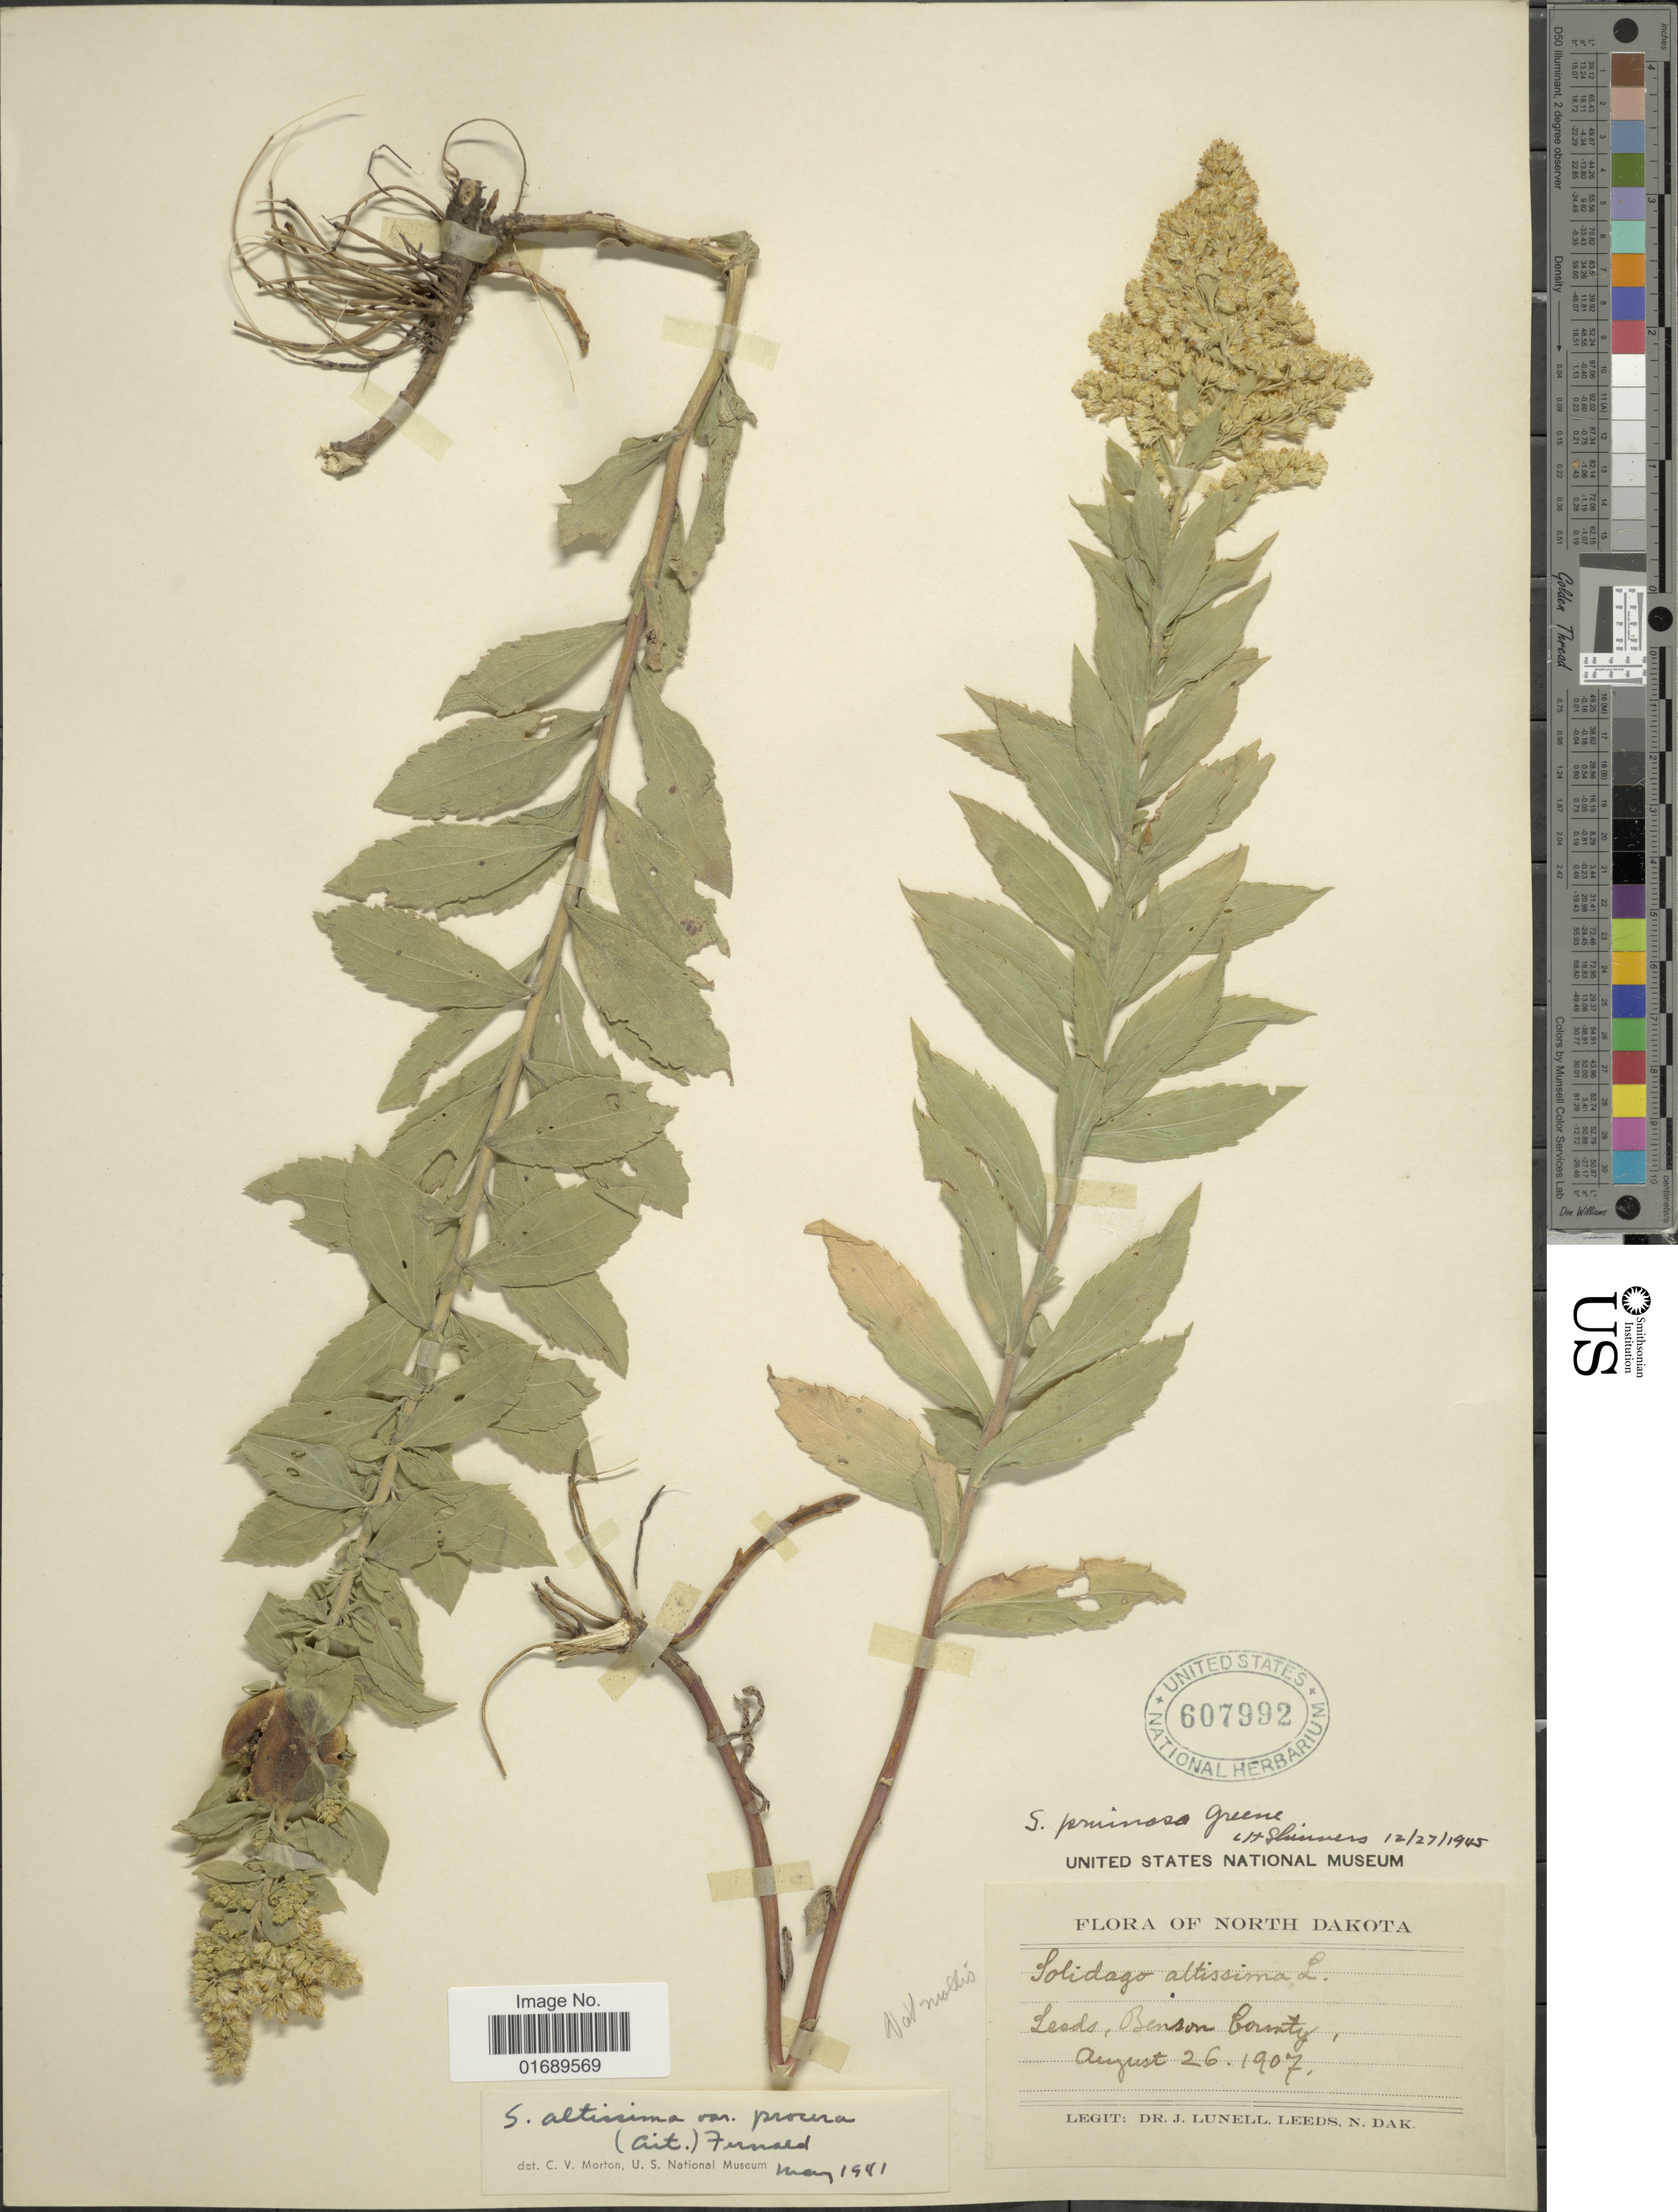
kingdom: Plantae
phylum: Tracheophyta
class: Magnoliopsida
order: Asterales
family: Asteraceae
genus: Solidago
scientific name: Solidago pruinosa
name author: Greene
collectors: J. Lunell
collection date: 1907-08-26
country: United States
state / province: North Dakota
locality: Leeds, Benson County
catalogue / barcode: US 607992